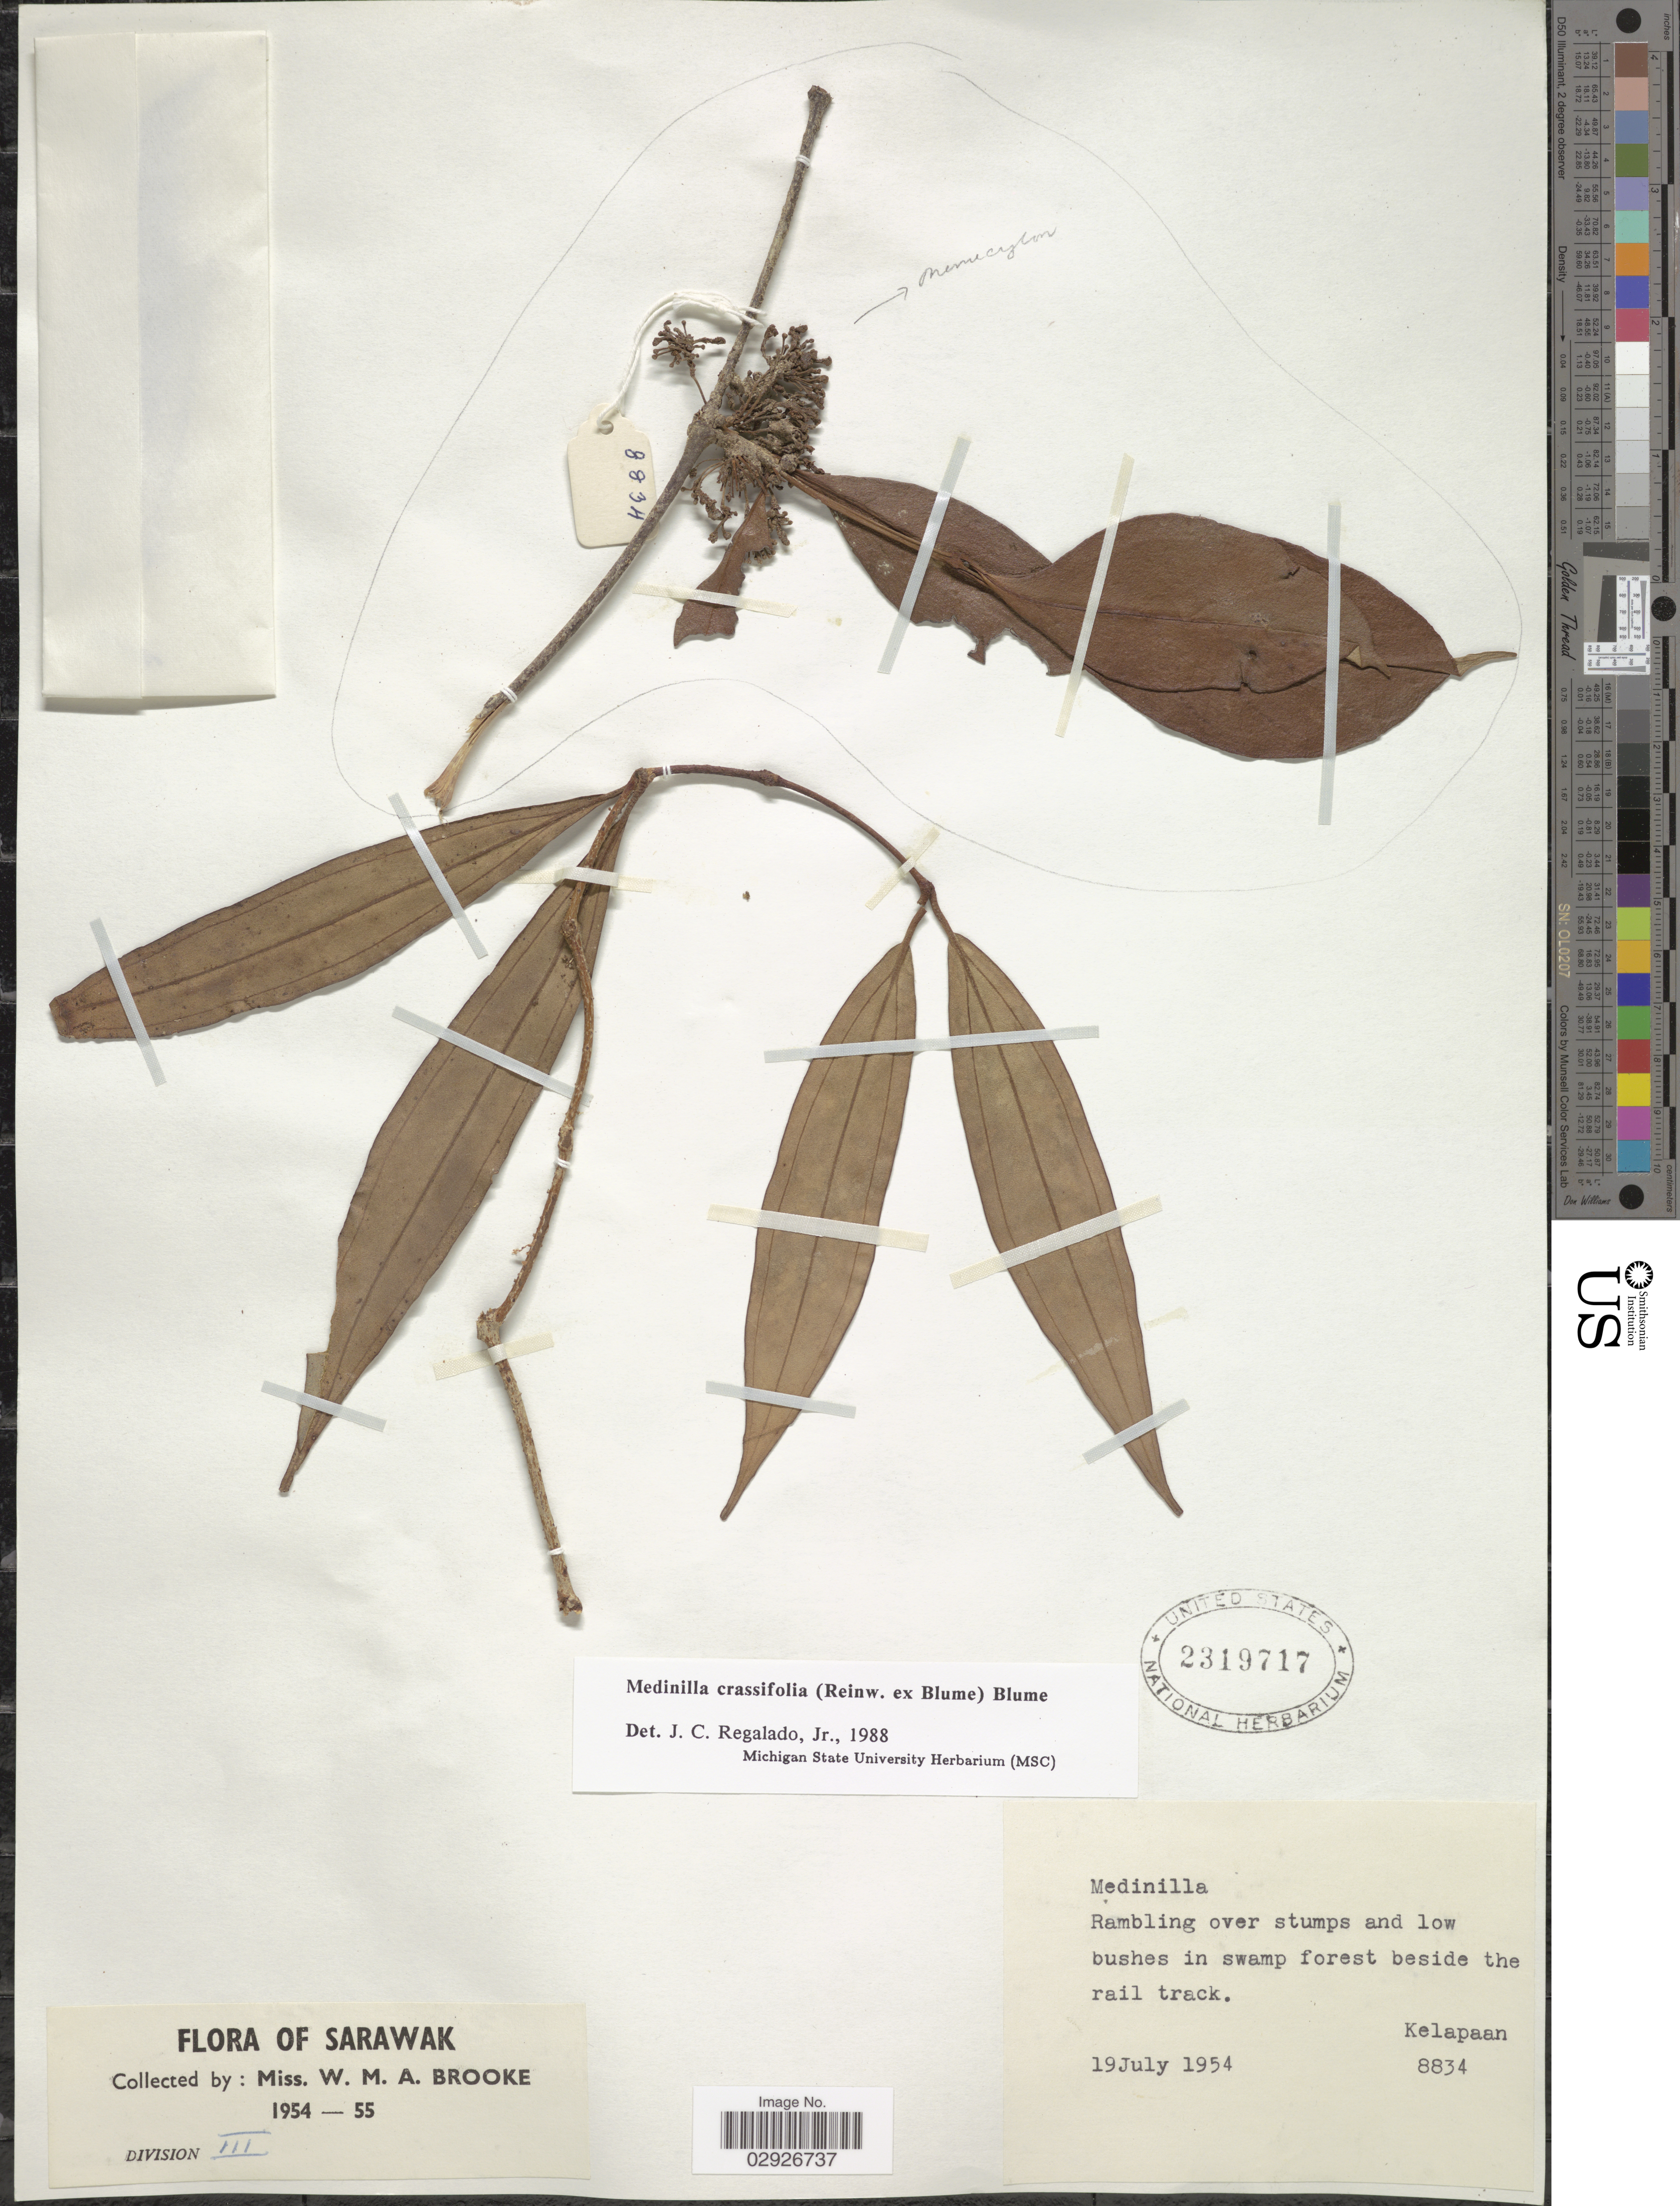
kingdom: Plantae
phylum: Tracheophyta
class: Magnoliopsida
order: Myrtales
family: Melastomataceae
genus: Medinilla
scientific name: Medinilla crassifolia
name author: Blume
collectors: W. Brooke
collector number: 8834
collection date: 1954-07-19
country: Malaysia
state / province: Sarawak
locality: Kelapaan.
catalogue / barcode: US 2319717